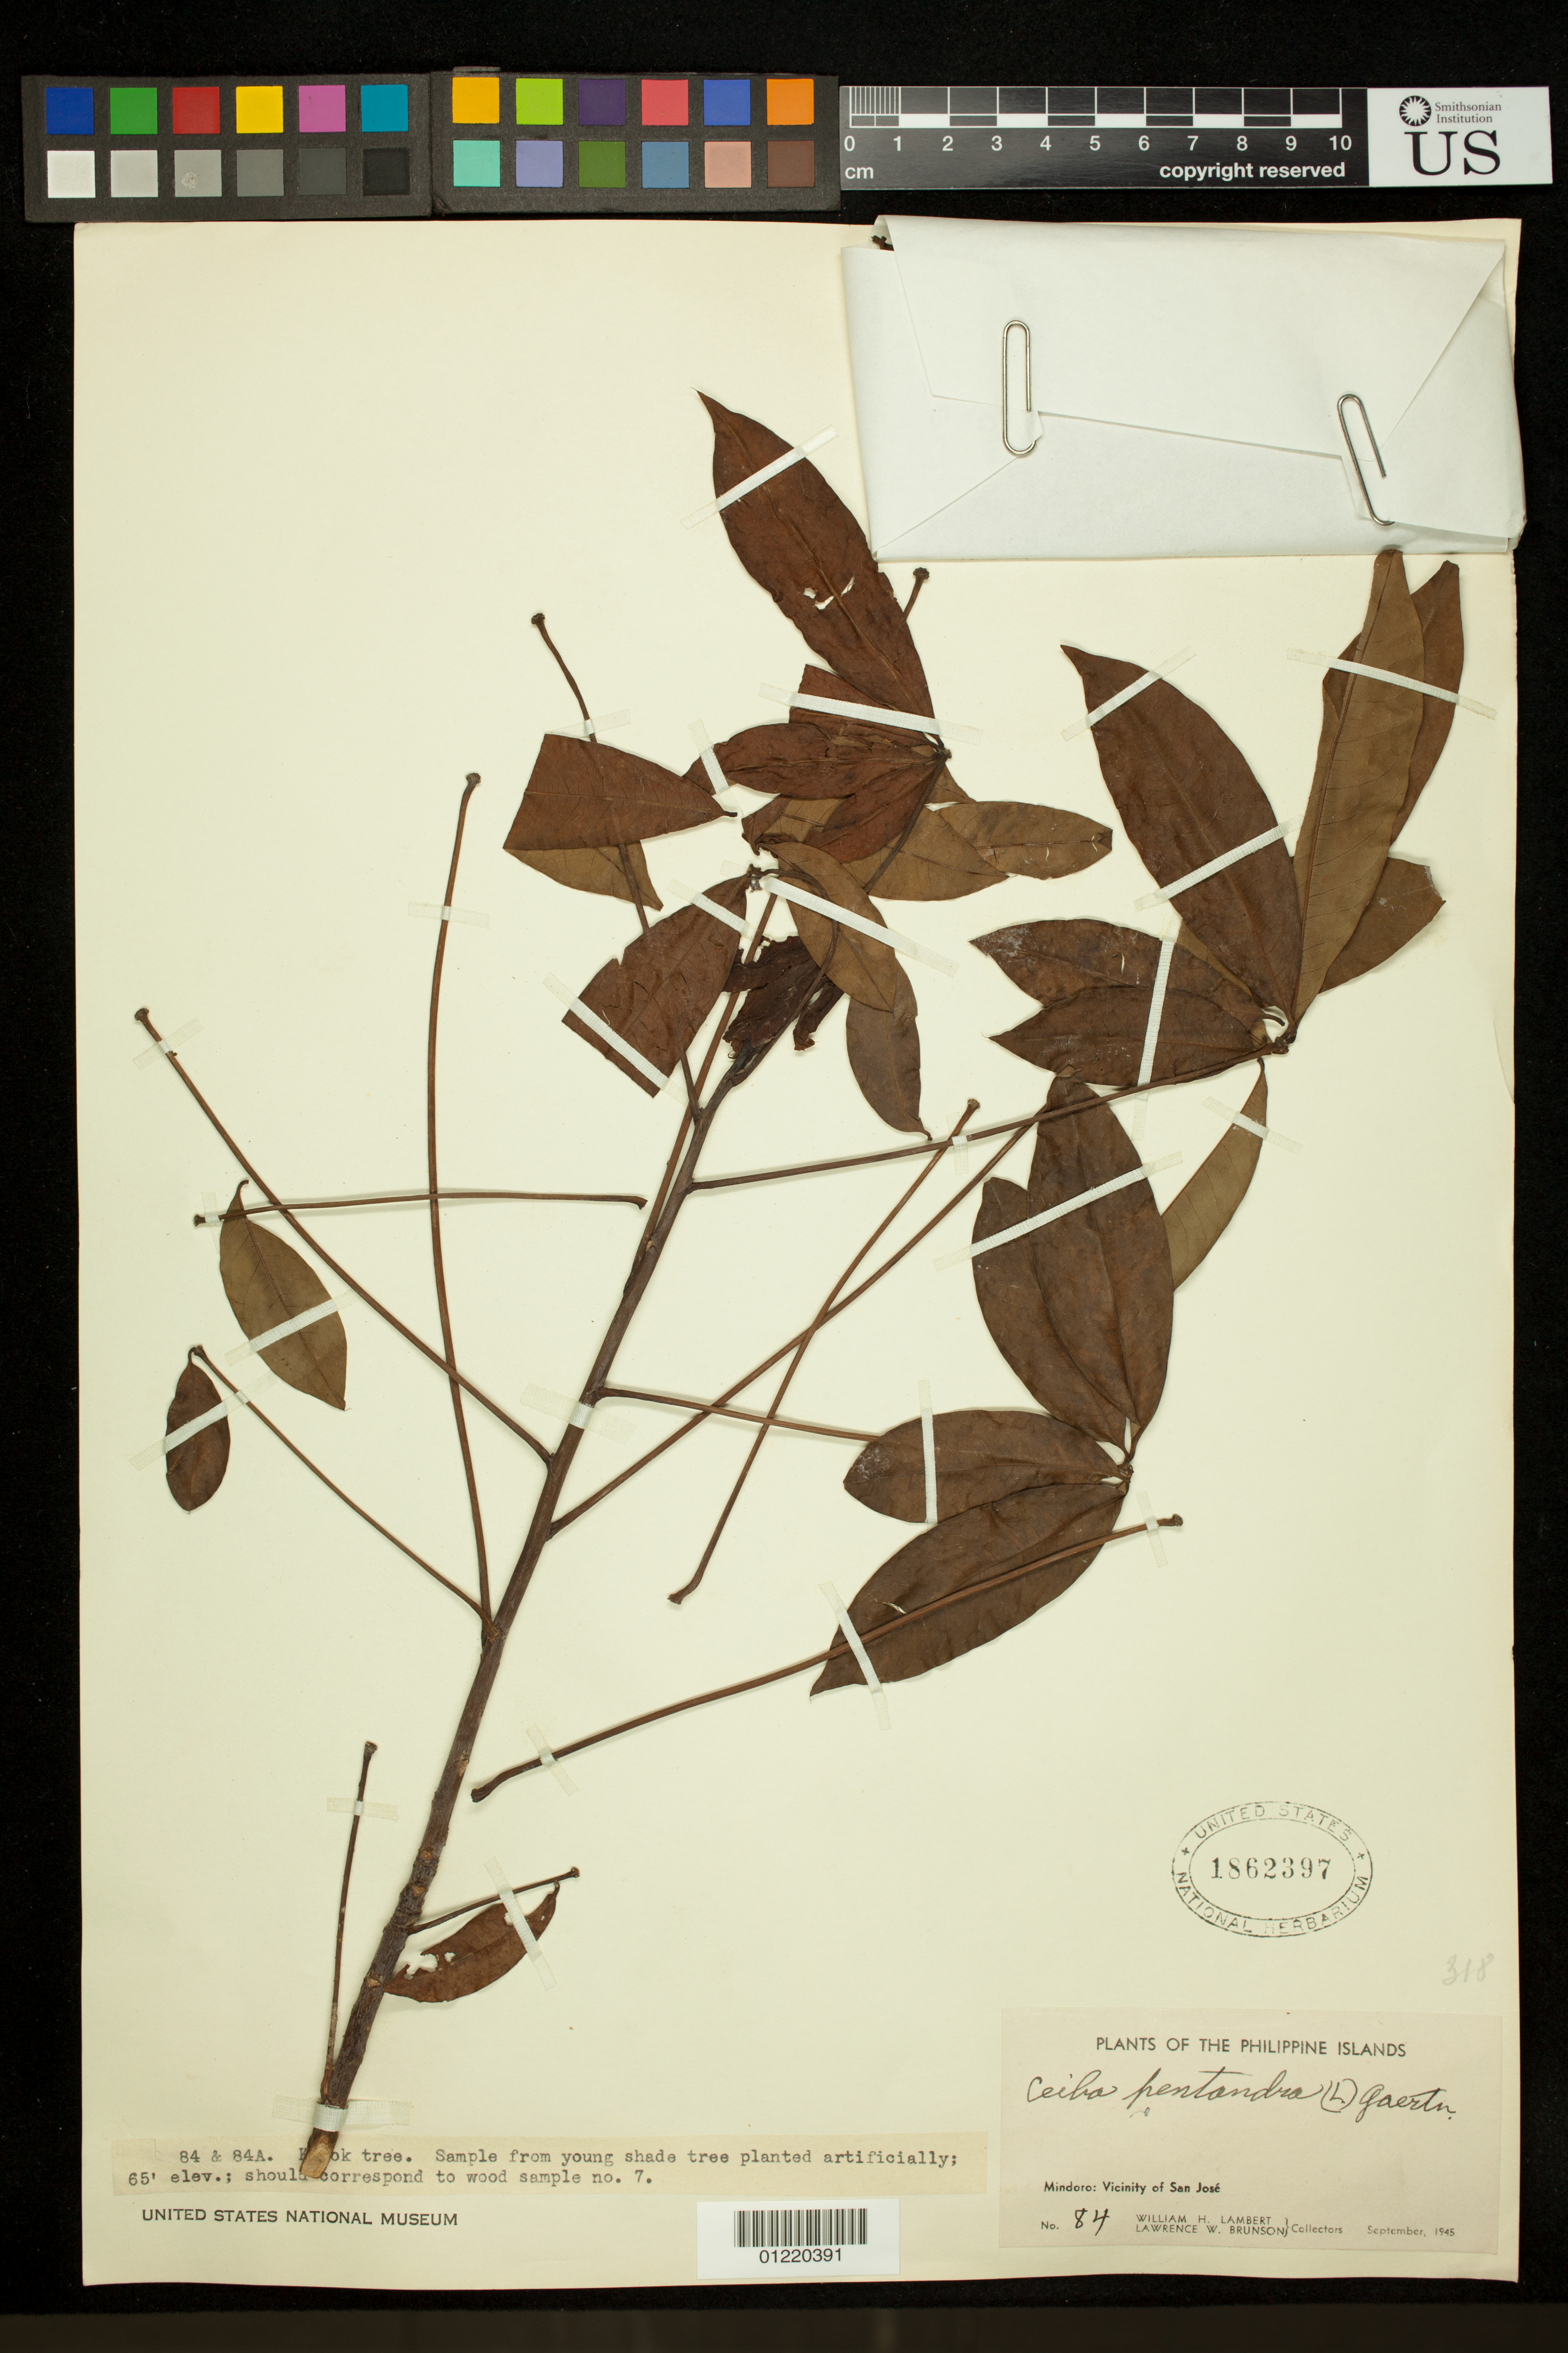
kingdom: Plantae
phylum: Tracheophyta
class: Magnoliopsida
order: Malvales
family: Malvaceae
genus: Ceiba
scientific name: Ceiba pentandra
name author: (L.) Gaertn.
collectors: W. Lambert & L. Brunson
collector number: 84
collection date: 1945-09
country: Philippines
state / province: Mimaropa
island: Mindoro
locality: Mindoro, San Jose.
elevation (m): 20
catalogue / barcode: US 1862397